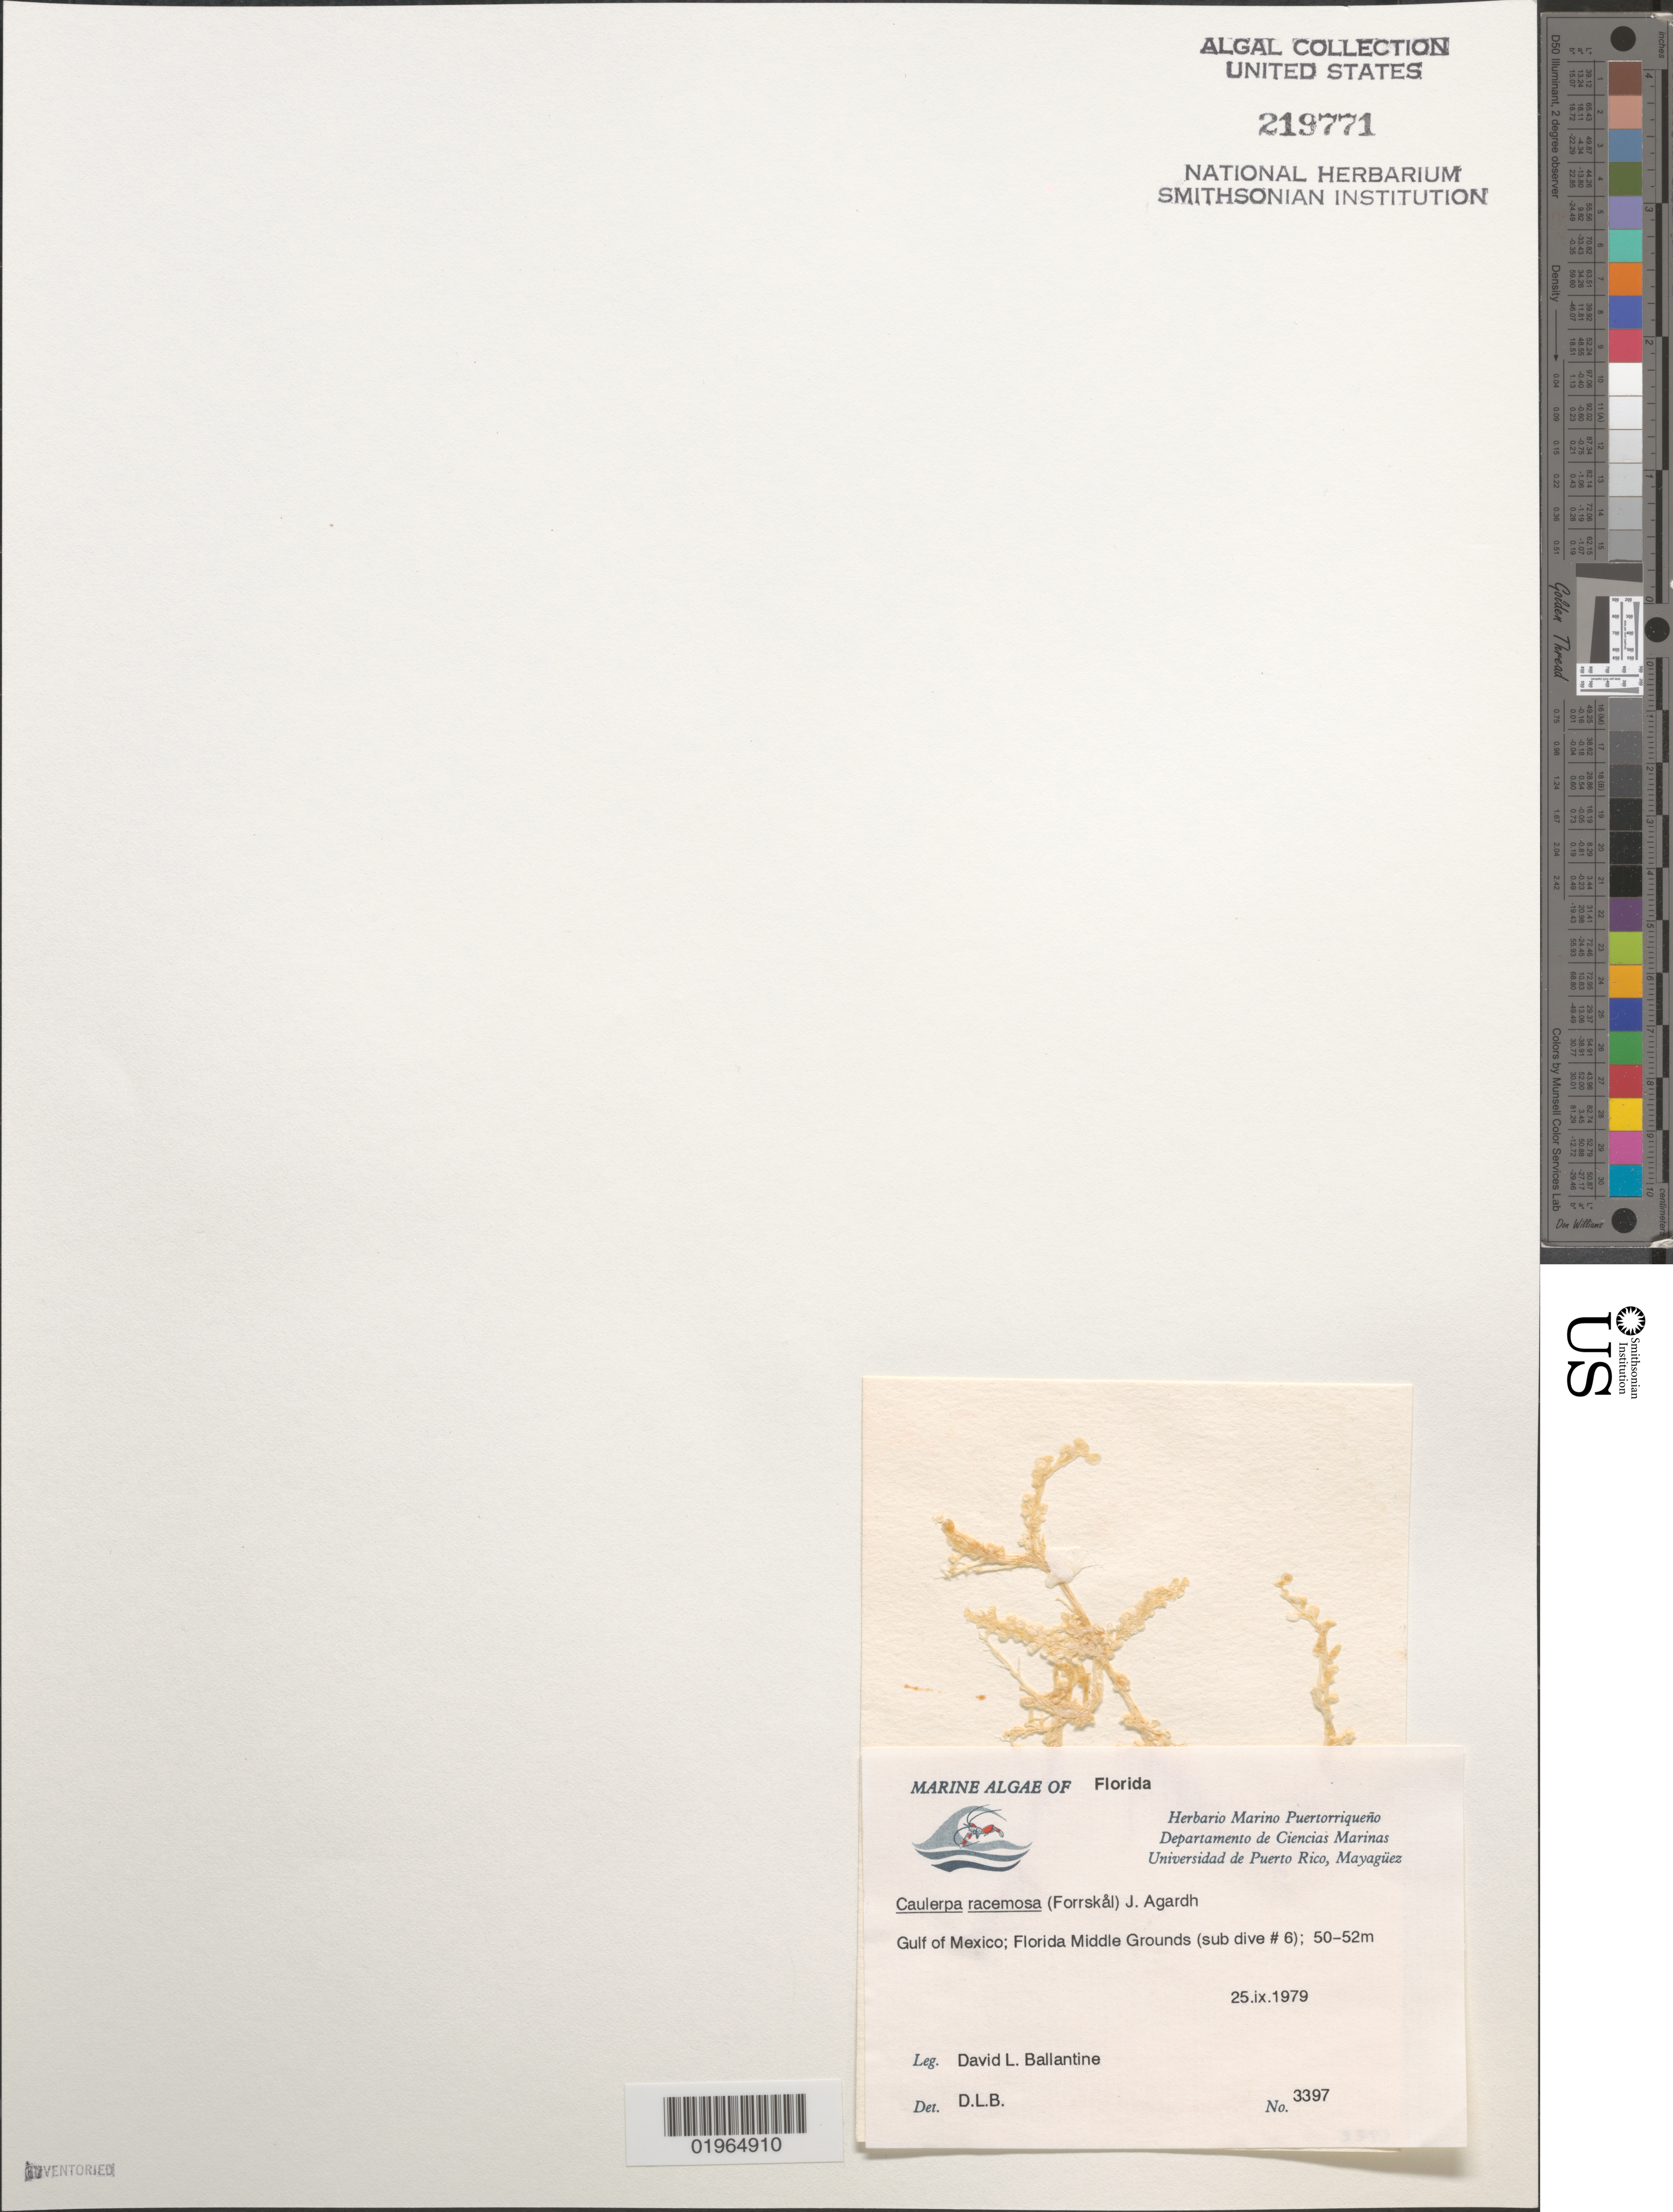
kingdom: Plantae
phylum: Chlorophyta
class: Ulvophyceae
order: Bryopsidales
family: Caulerpaceae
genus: Caulerpa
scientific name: Caulerpa racemosa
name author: (Forssk.) J. Agardh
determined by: Ballantine, D. L.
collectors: D.L. Ballantine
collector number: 3397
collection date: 1979-09-25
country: United States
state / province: Florida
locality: Florida Middle Grounds (sub dive #6)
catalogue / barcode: US 219771